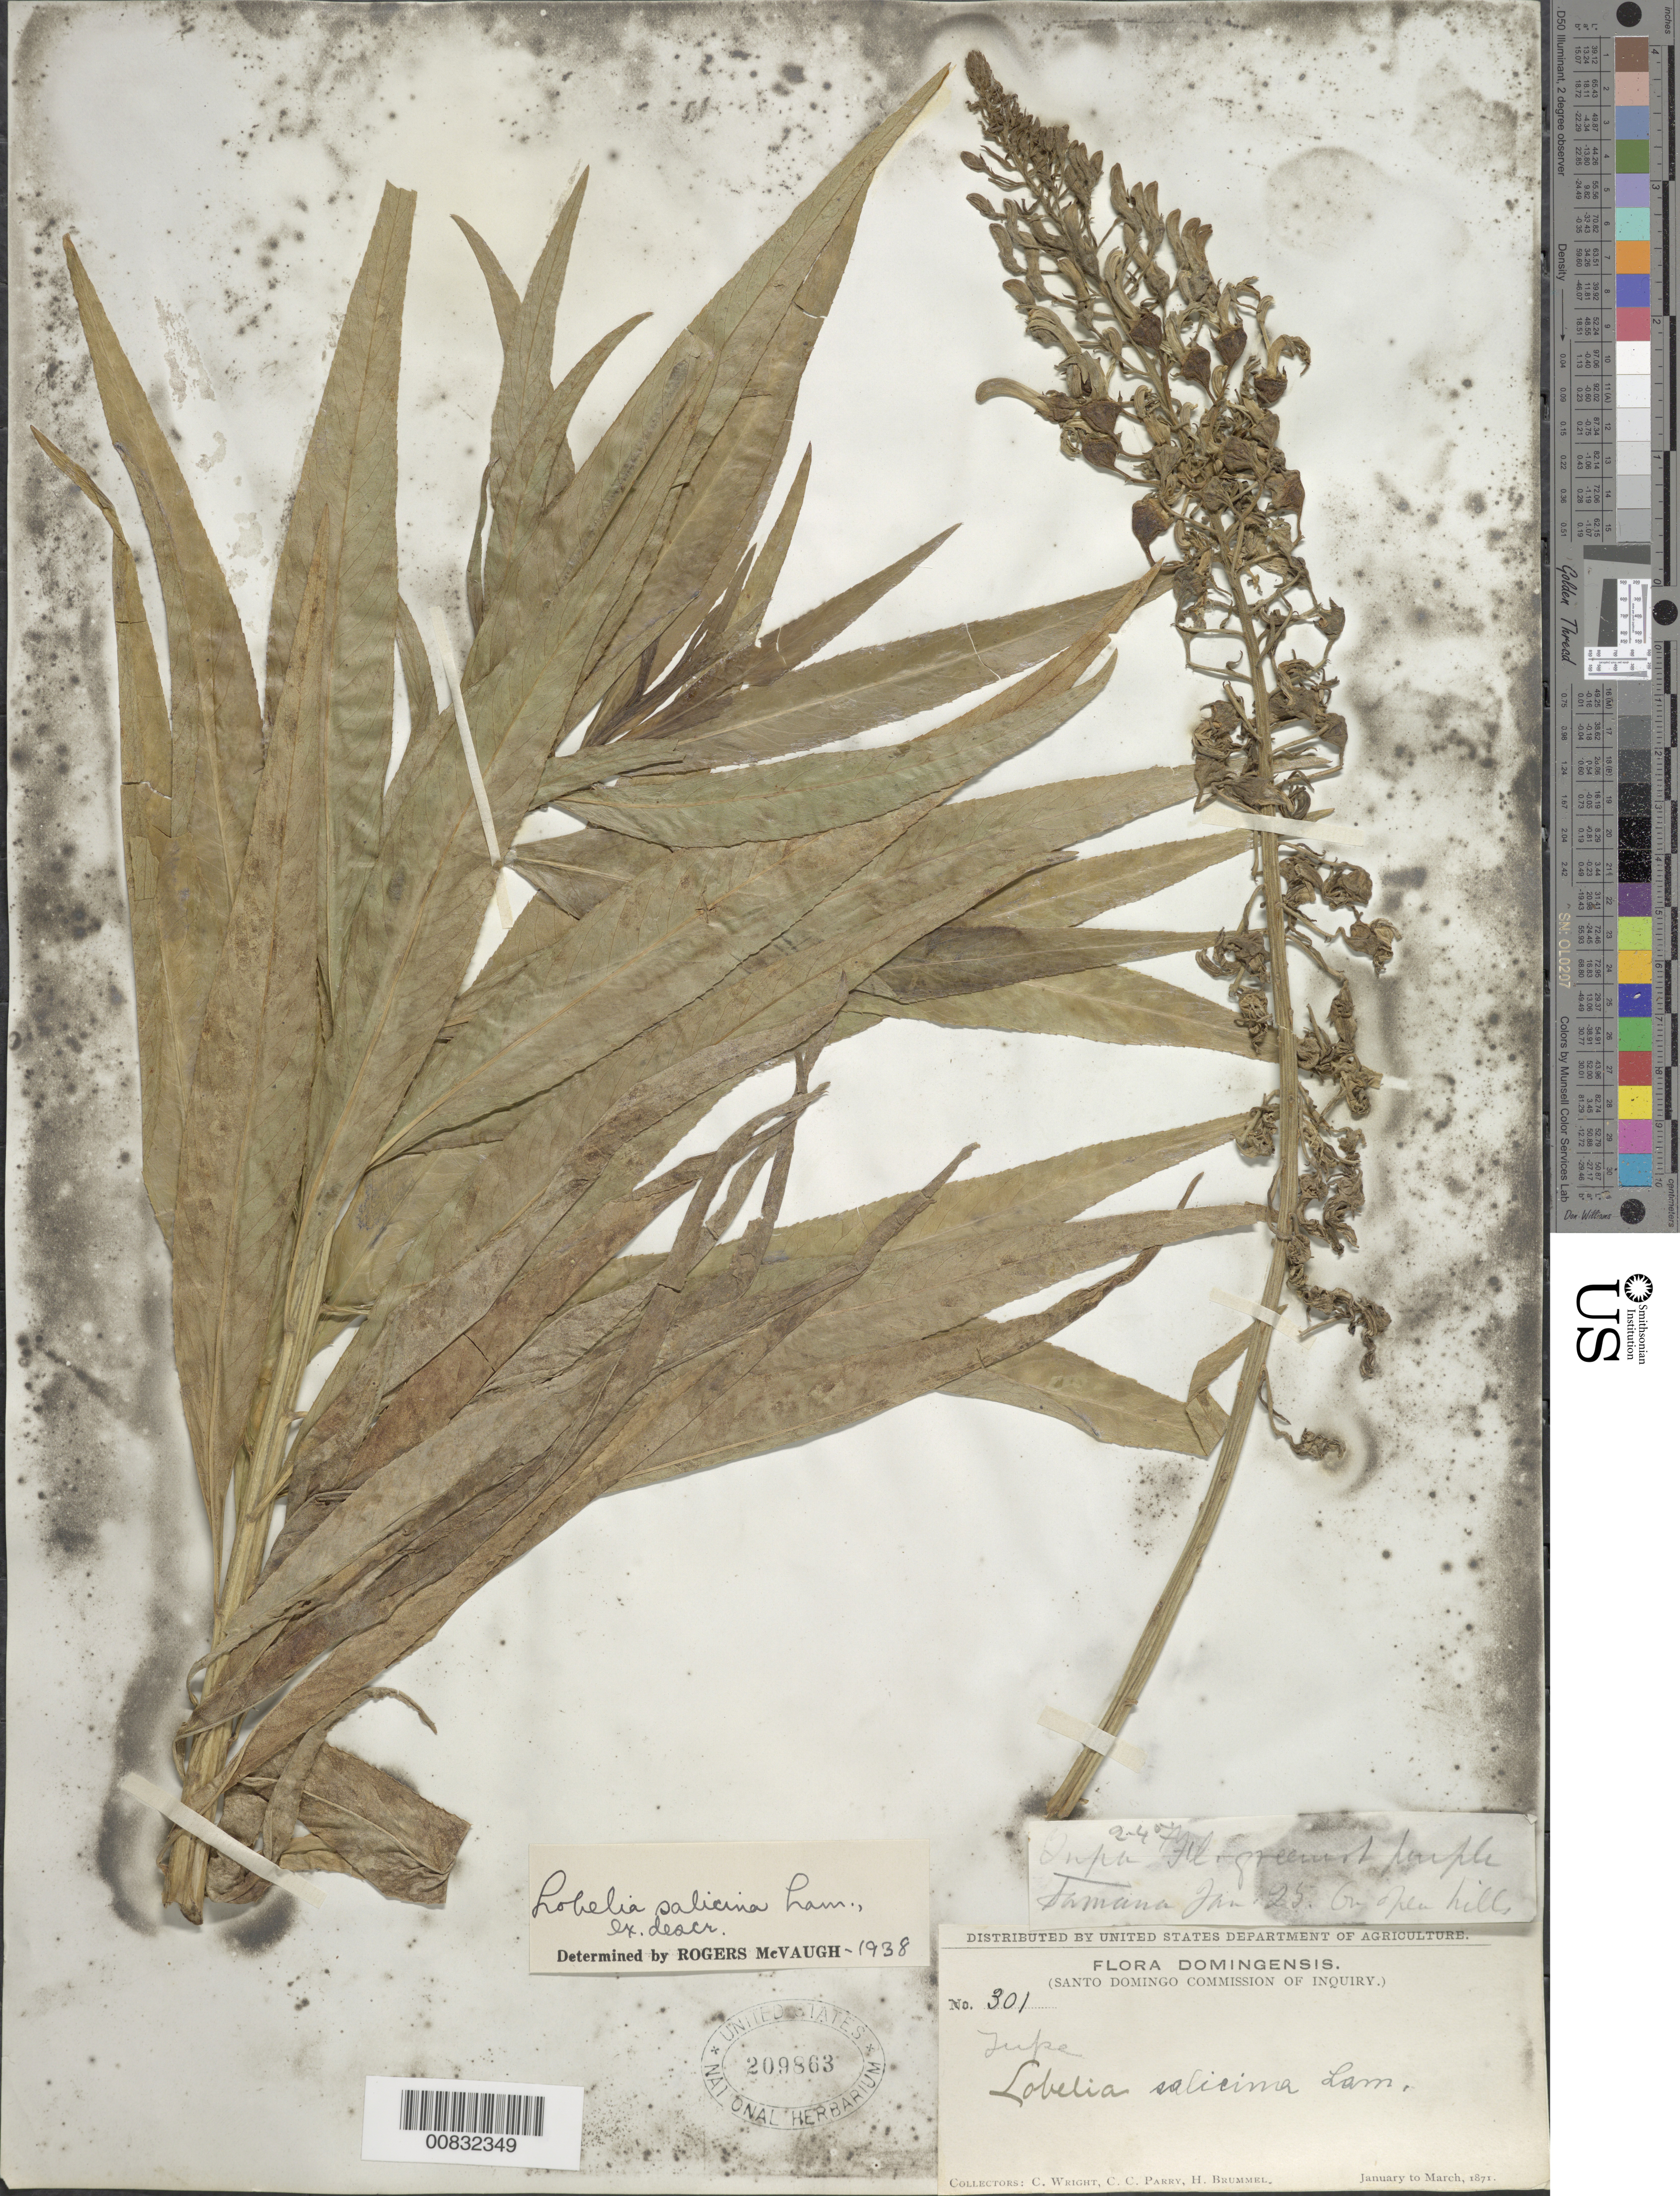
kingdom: Plantae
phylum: Tracheophyta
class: Magnoliopsida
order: Asterales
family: Campanulaceae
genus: Lobelia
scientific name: Lobelia salicina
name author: Lam.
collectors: C. Wright, C. C. Parry & H. Brummel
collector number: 301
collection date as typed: Jan 1871 to -- Mar 1871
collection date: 1871-01/1871-03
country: Dominican Republic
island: Hispaniola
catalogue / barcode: US 209863